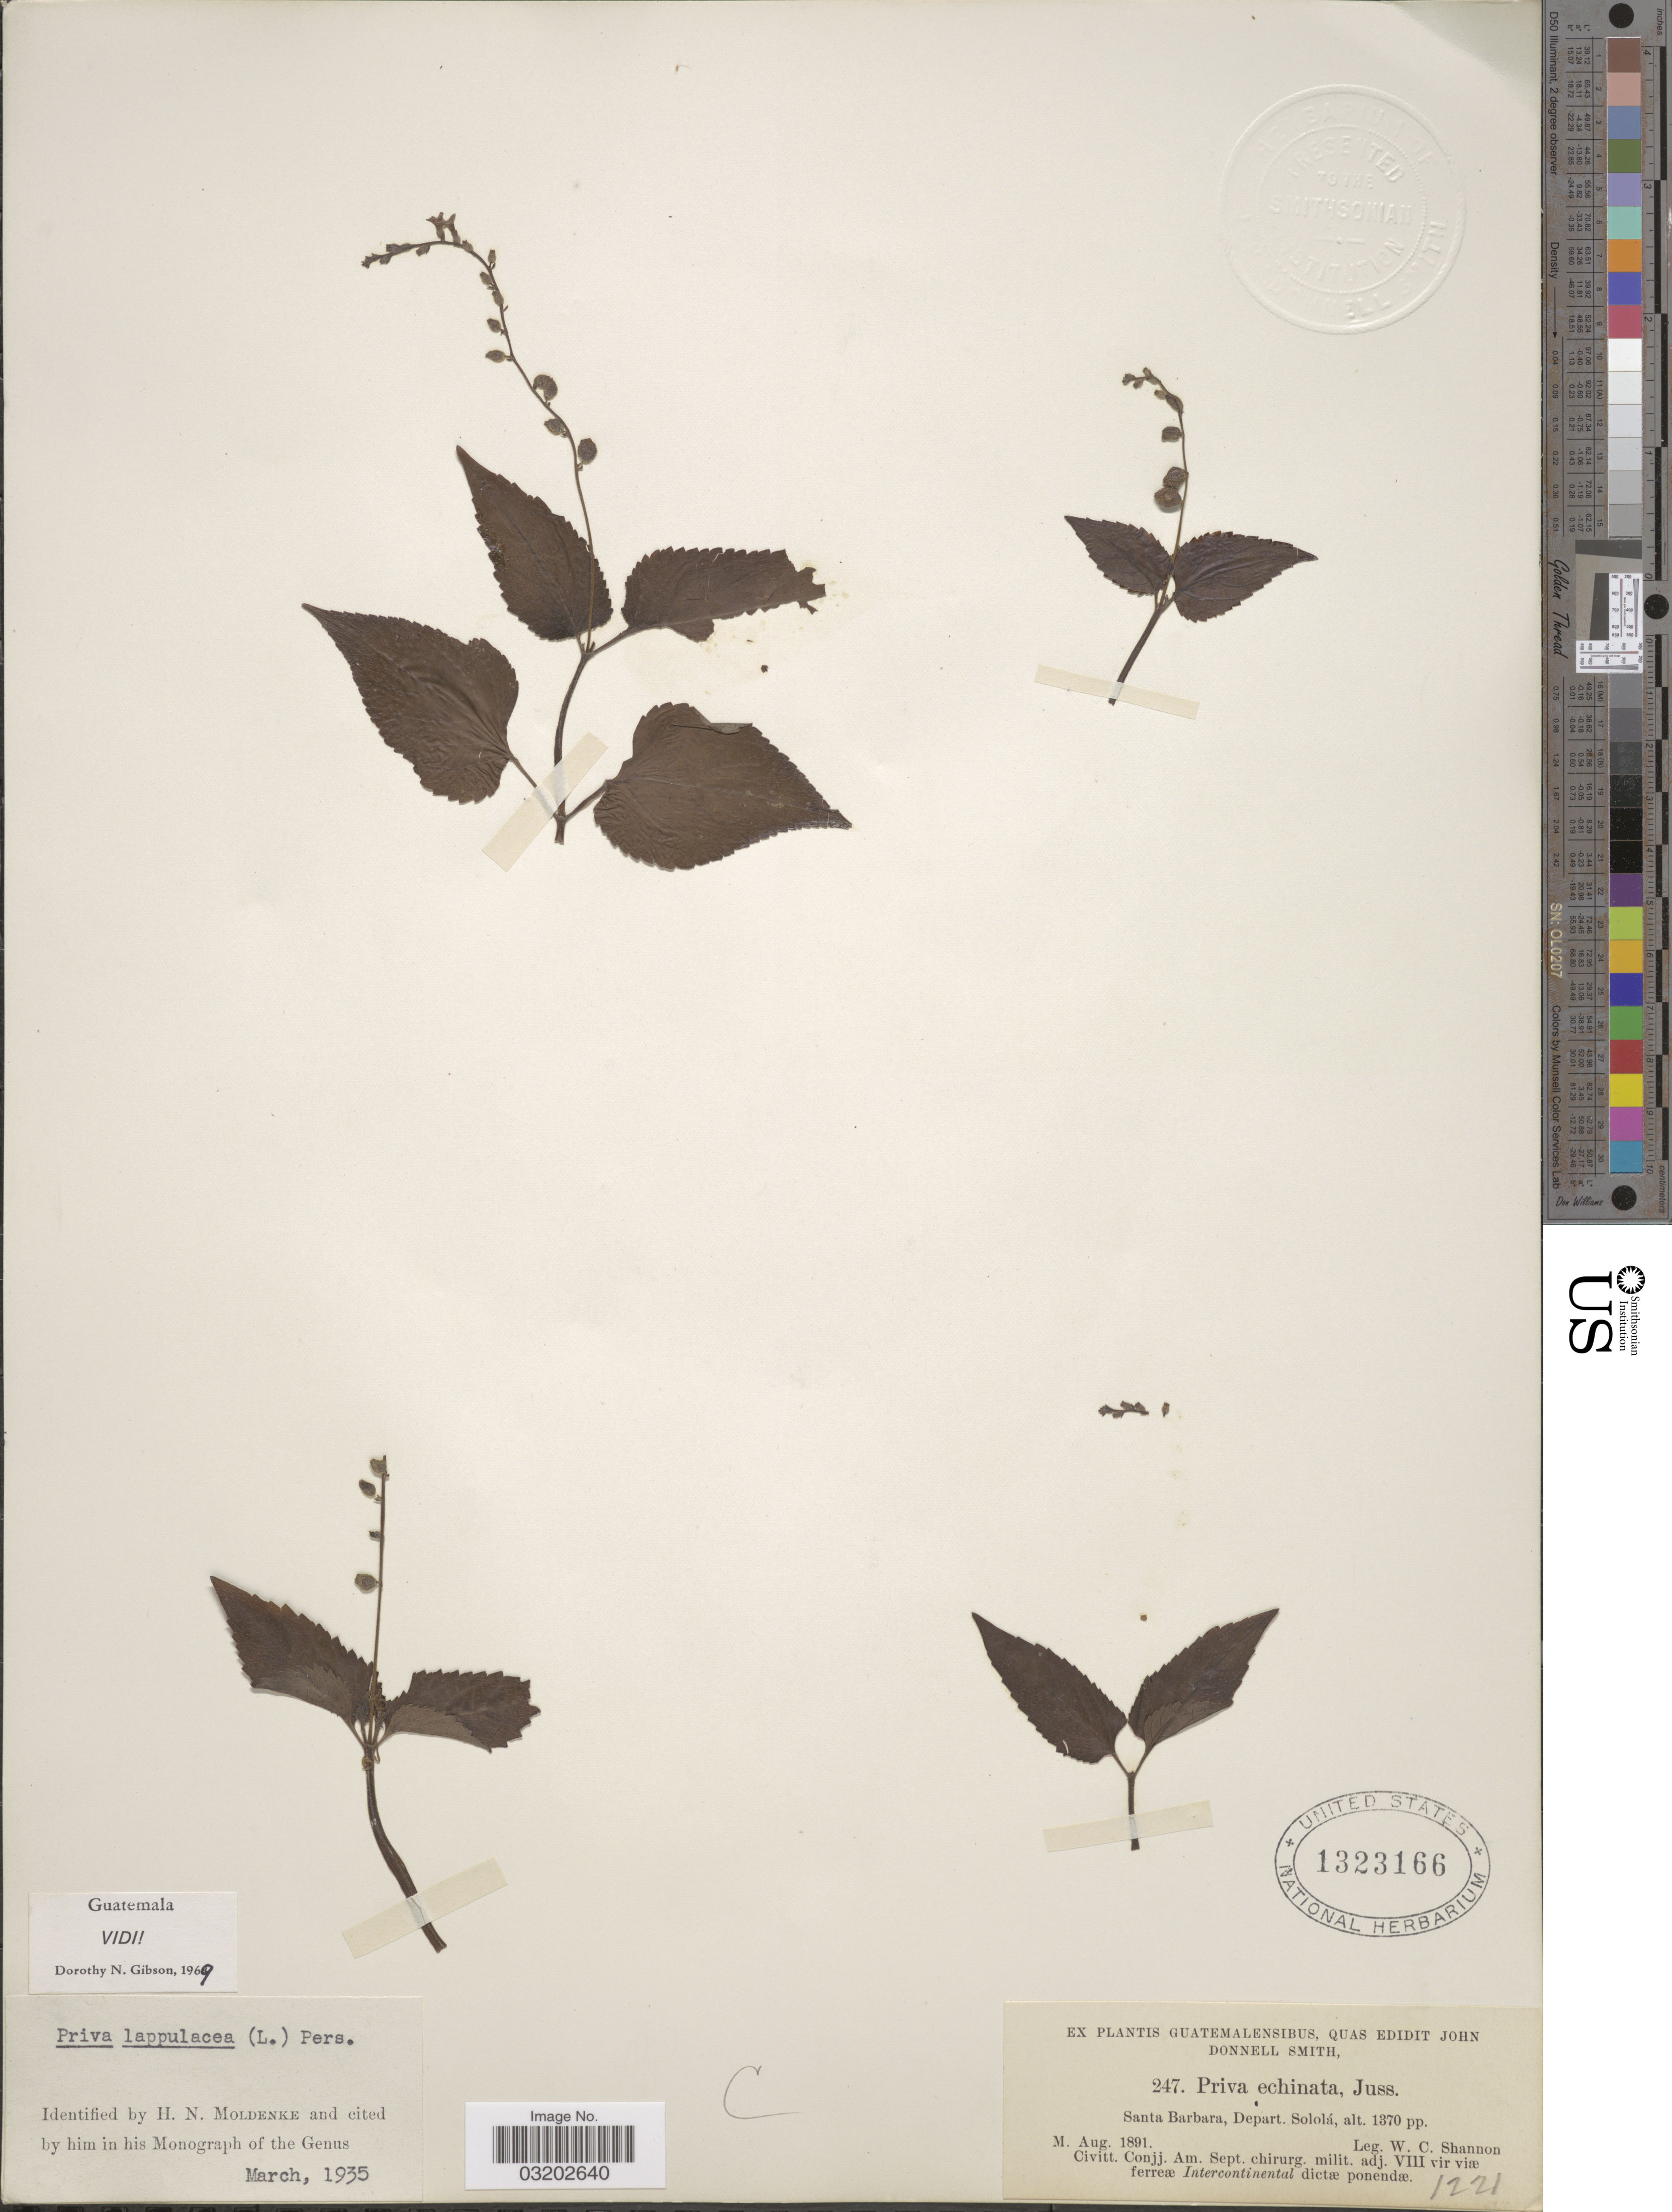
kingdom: Plantae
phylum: Tracheophyta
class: Magnoliopsida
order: Lamiales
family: Verbenaceae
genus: Priva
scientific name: Priva lappulacea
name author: (L.) Pers.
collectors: W. C. Shannon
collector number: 247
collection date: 1891-08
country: Guatemala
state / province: Sololá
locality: Santa Barbara, Depart. Sololá.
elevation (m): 418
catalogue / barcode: US 1323166